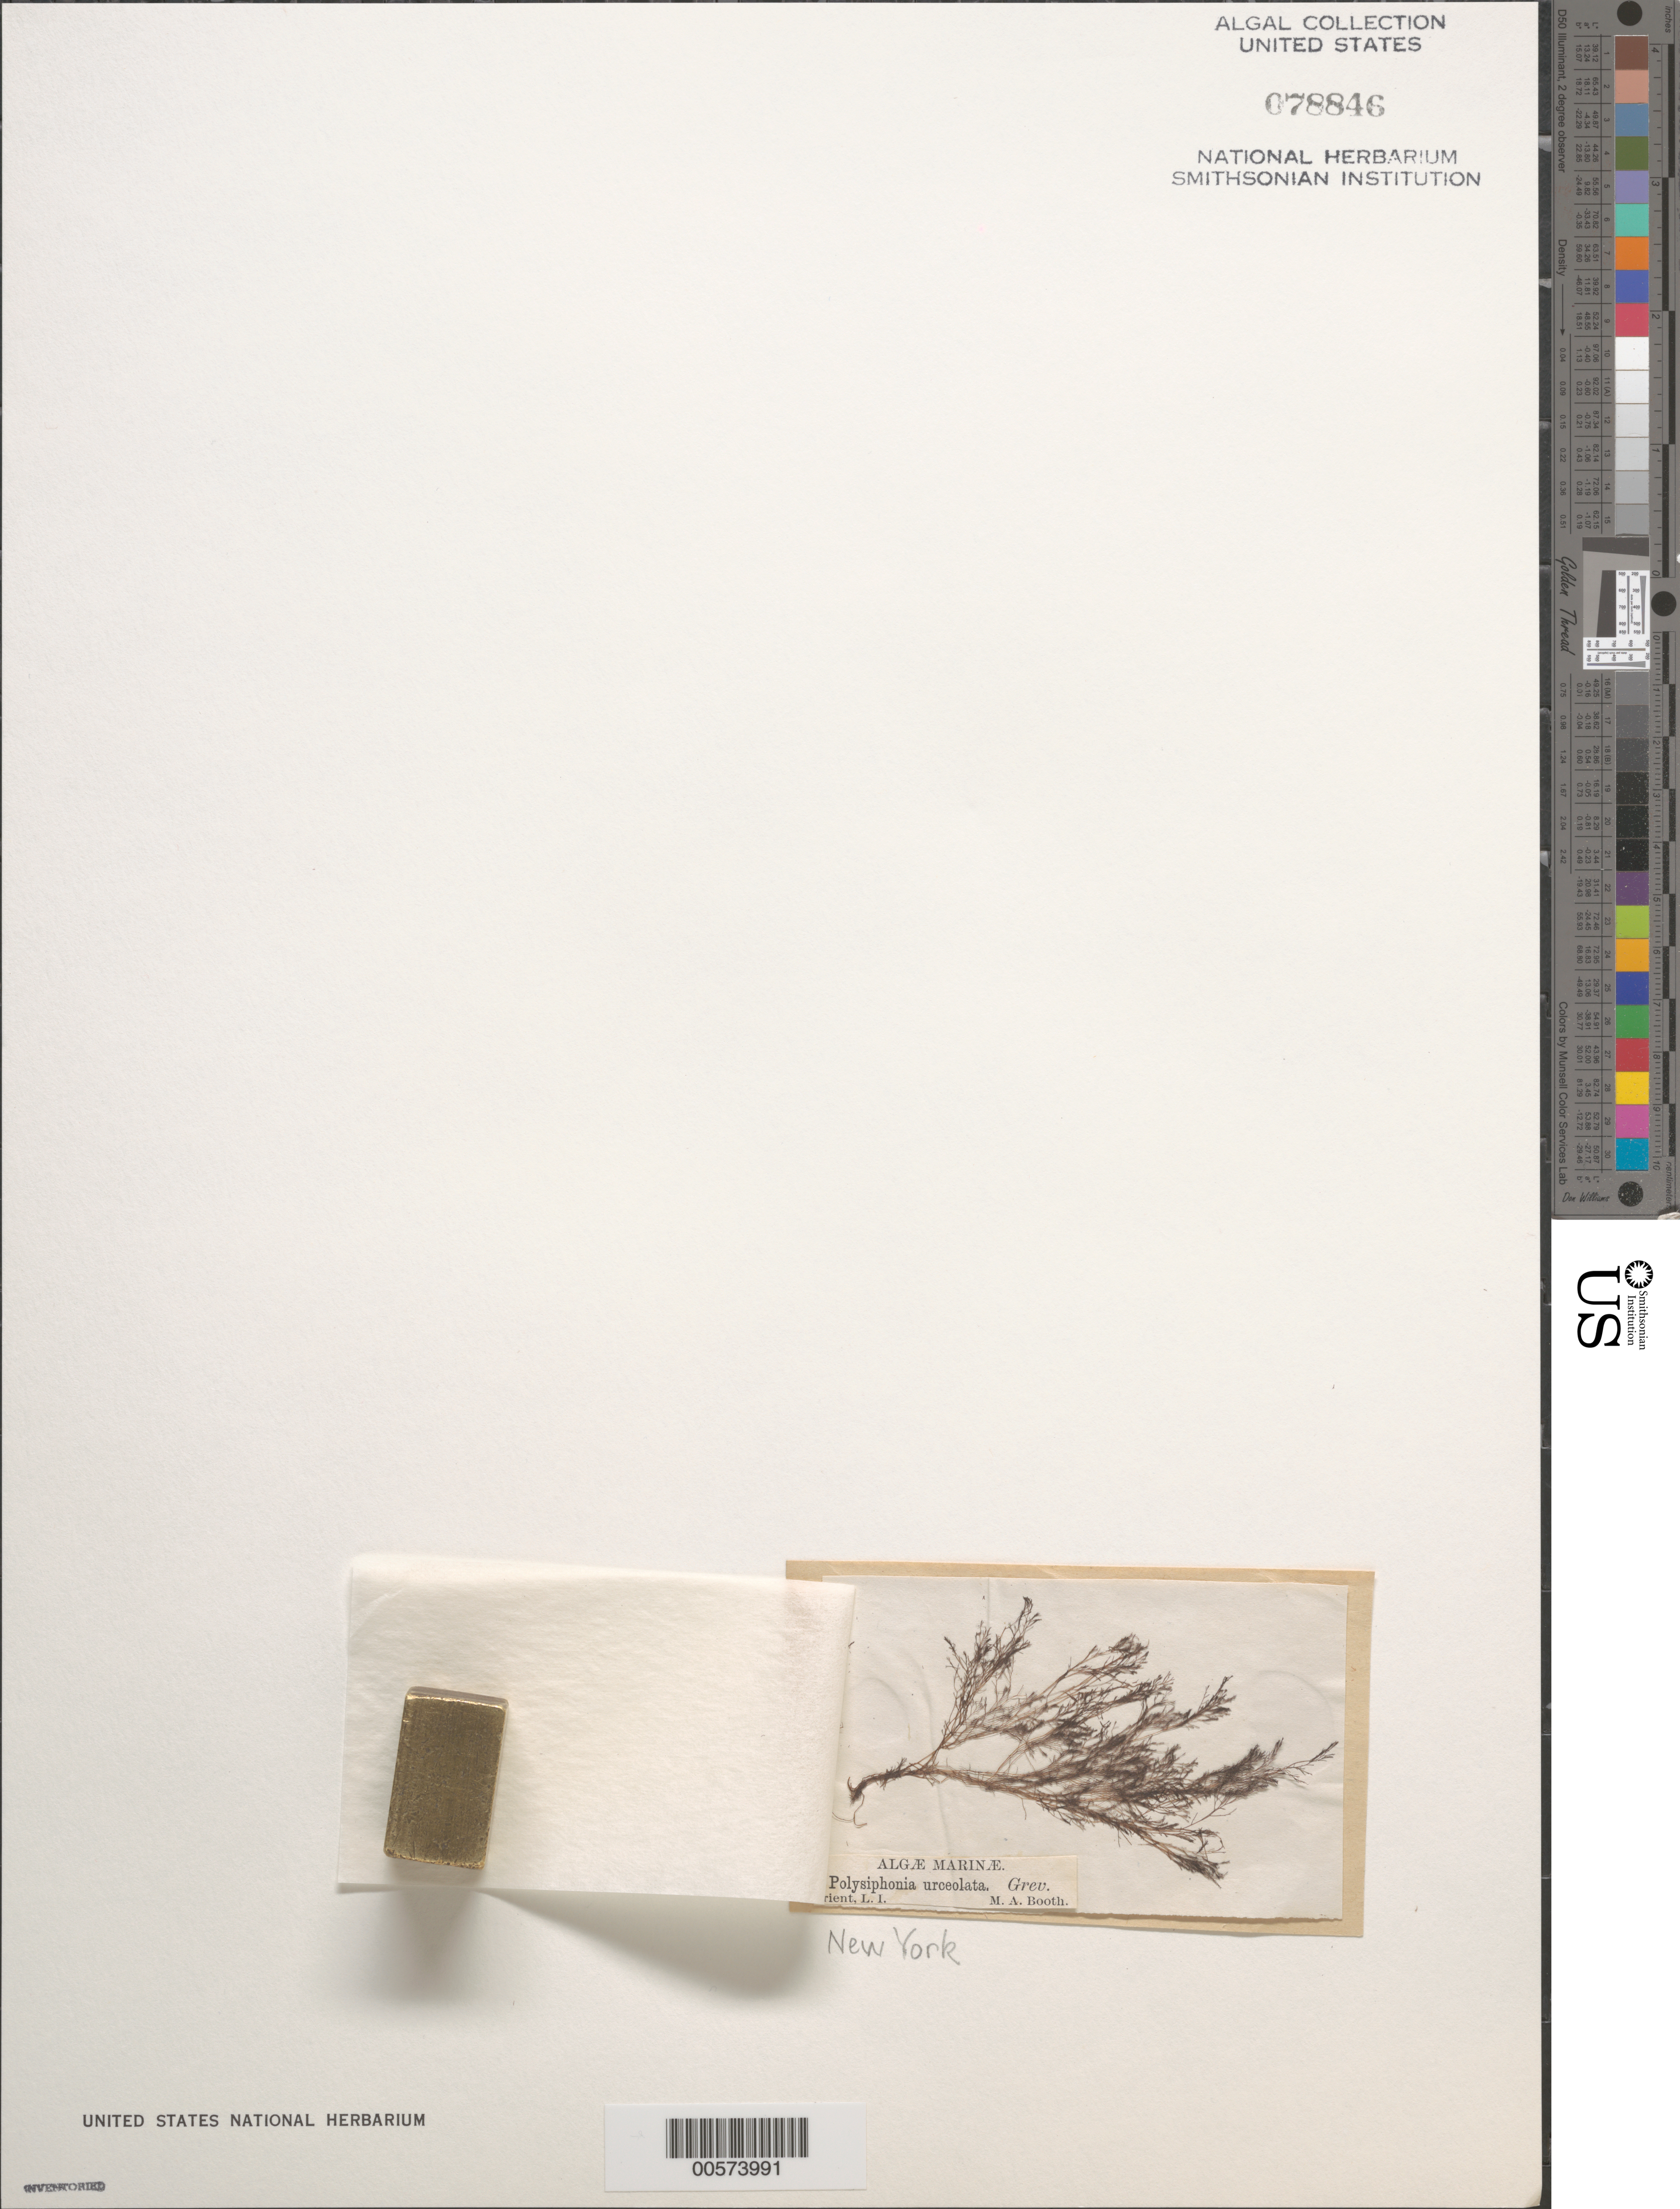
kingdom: Plantae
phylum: Rhodophyta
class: Florideophyceae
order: Ceramiales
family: Rhodomelaceae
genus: Polysiphonia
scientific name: Polysiphonia urceolata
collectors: M. Booth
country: United States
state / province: New York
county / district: Suffolk County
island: Long Island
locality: Orient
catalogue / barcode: US 78846